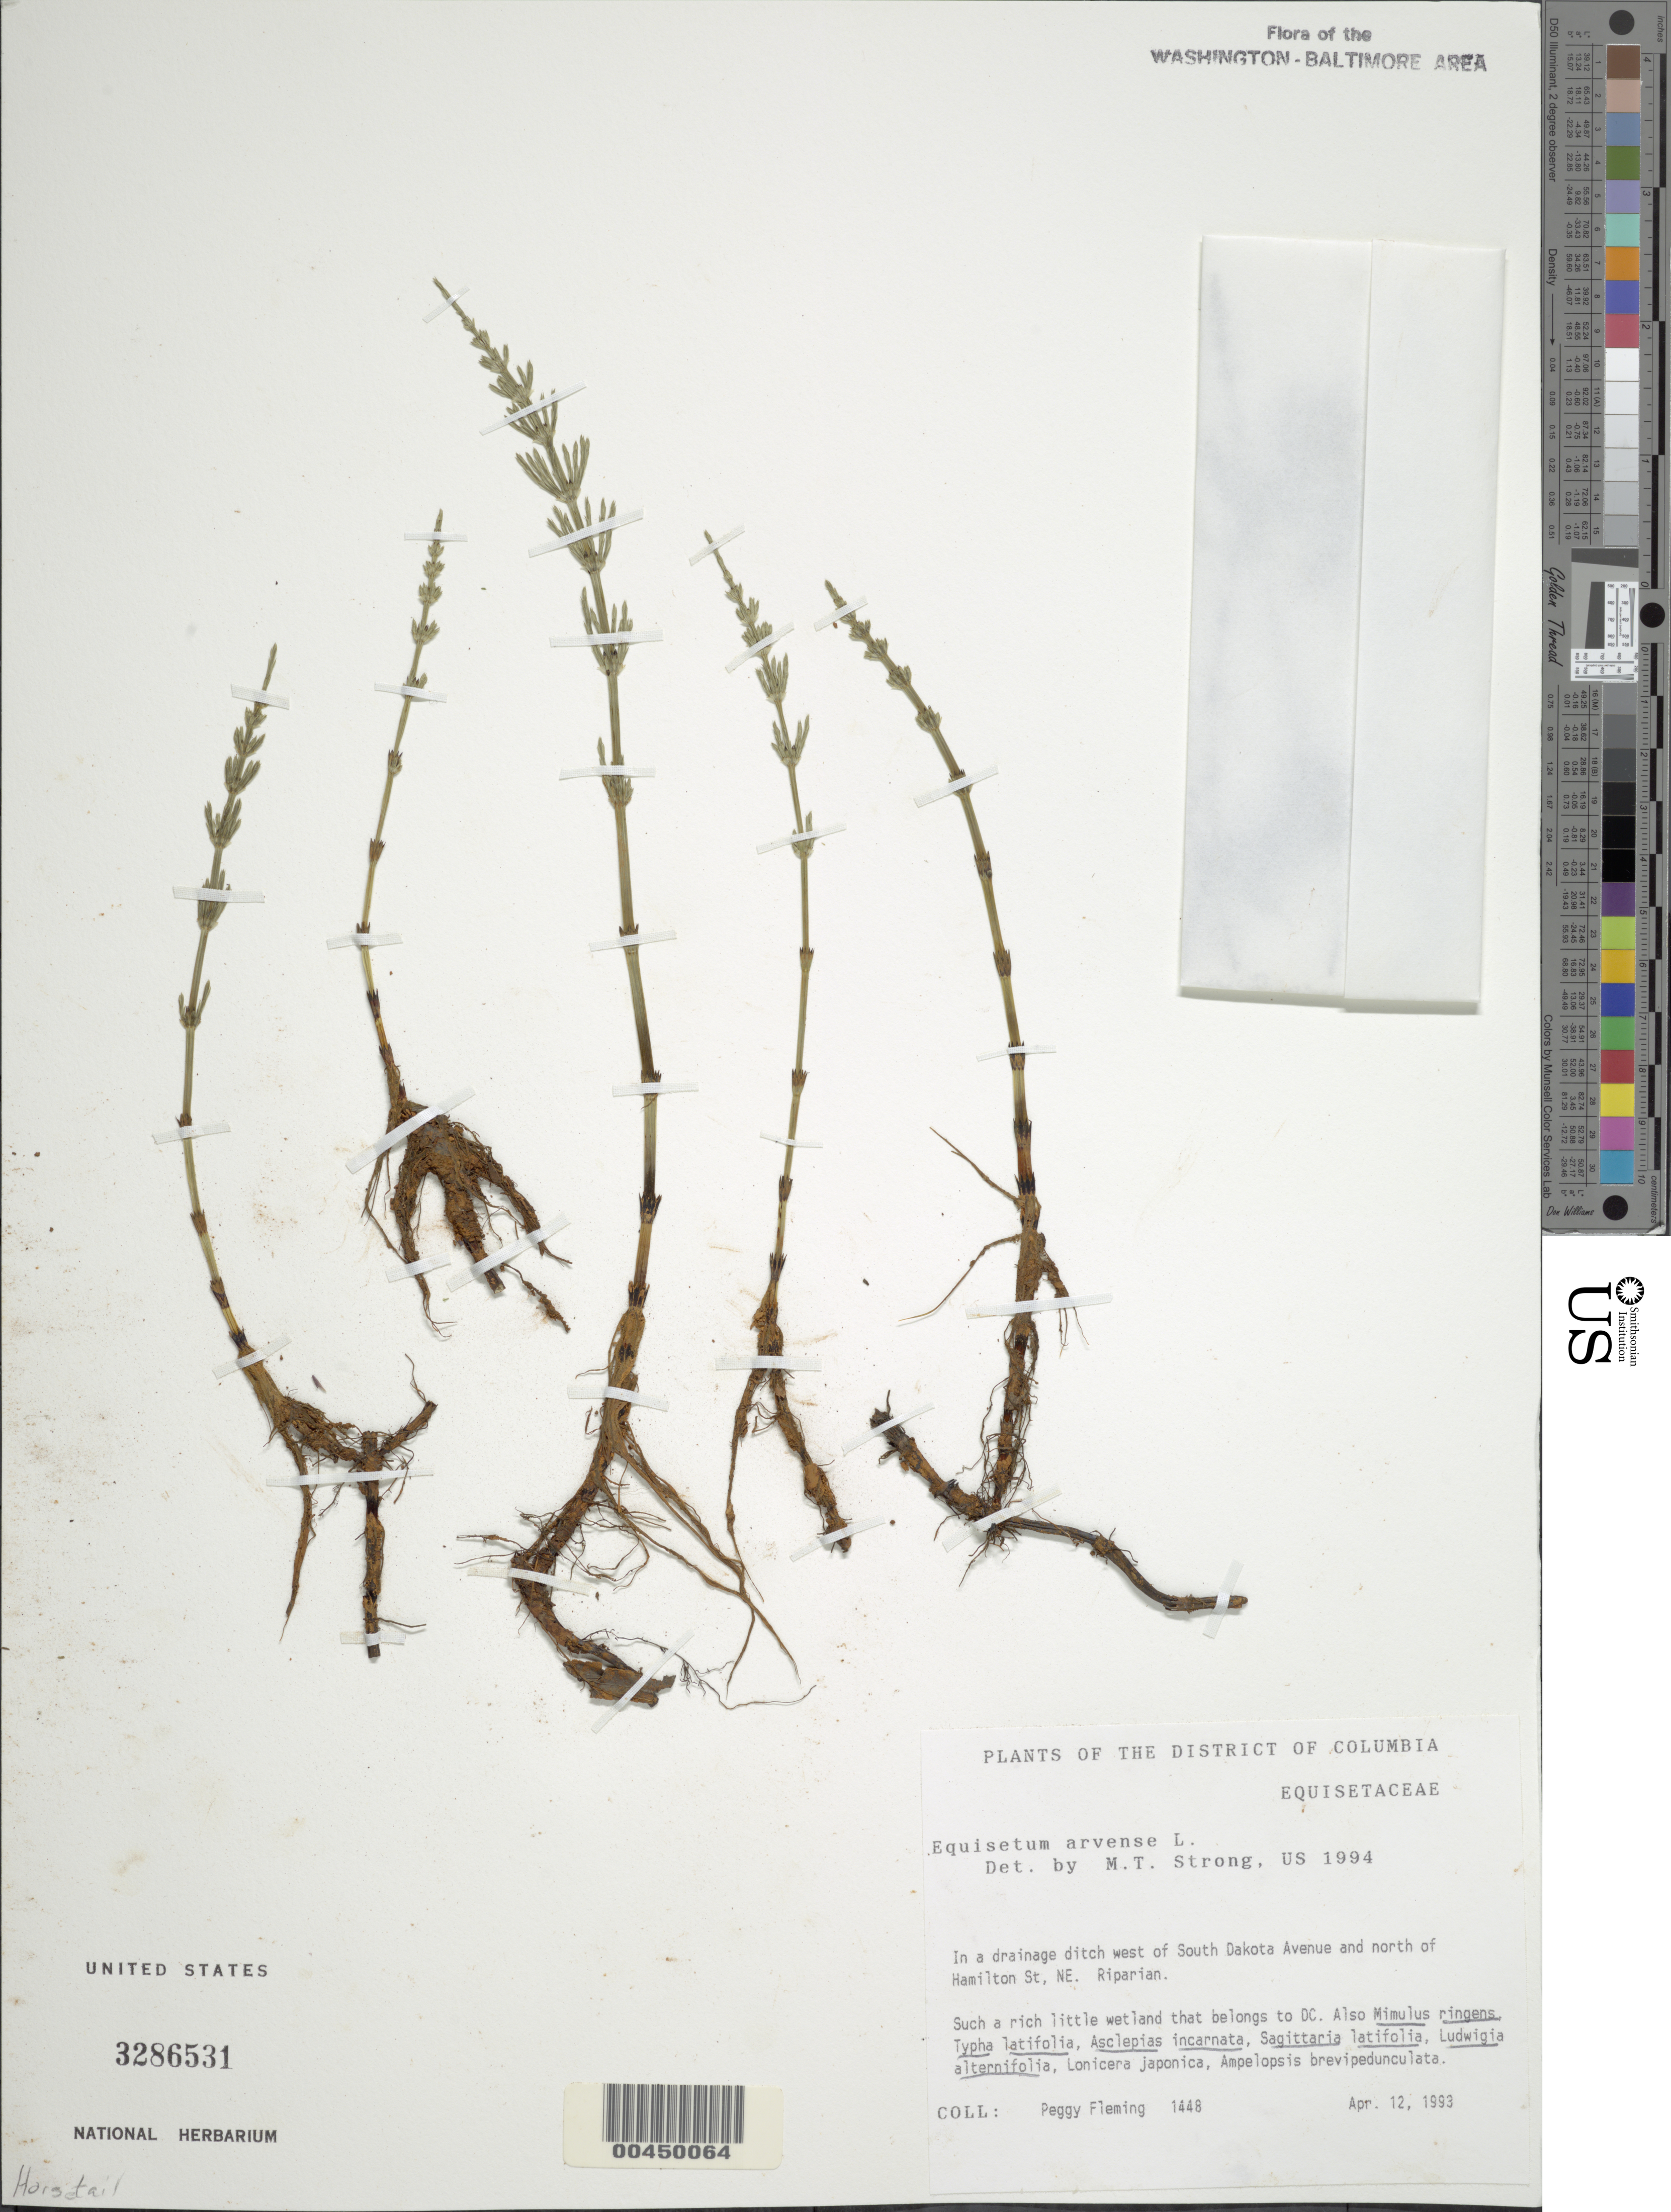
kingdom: Plantae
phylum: Tracheophyta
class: Polypodiopsida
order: Equisetales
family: Equisetaceae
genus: Equisetum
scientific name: Equisetum arvense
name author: L.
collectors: P. Fleming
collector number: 1448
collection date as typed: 12 Apr 1993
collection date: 1993-04-12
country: United States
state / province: District of Columbia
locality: W of South Dakota Ave and N of Hamilton St., NE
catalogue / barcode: US 3286531